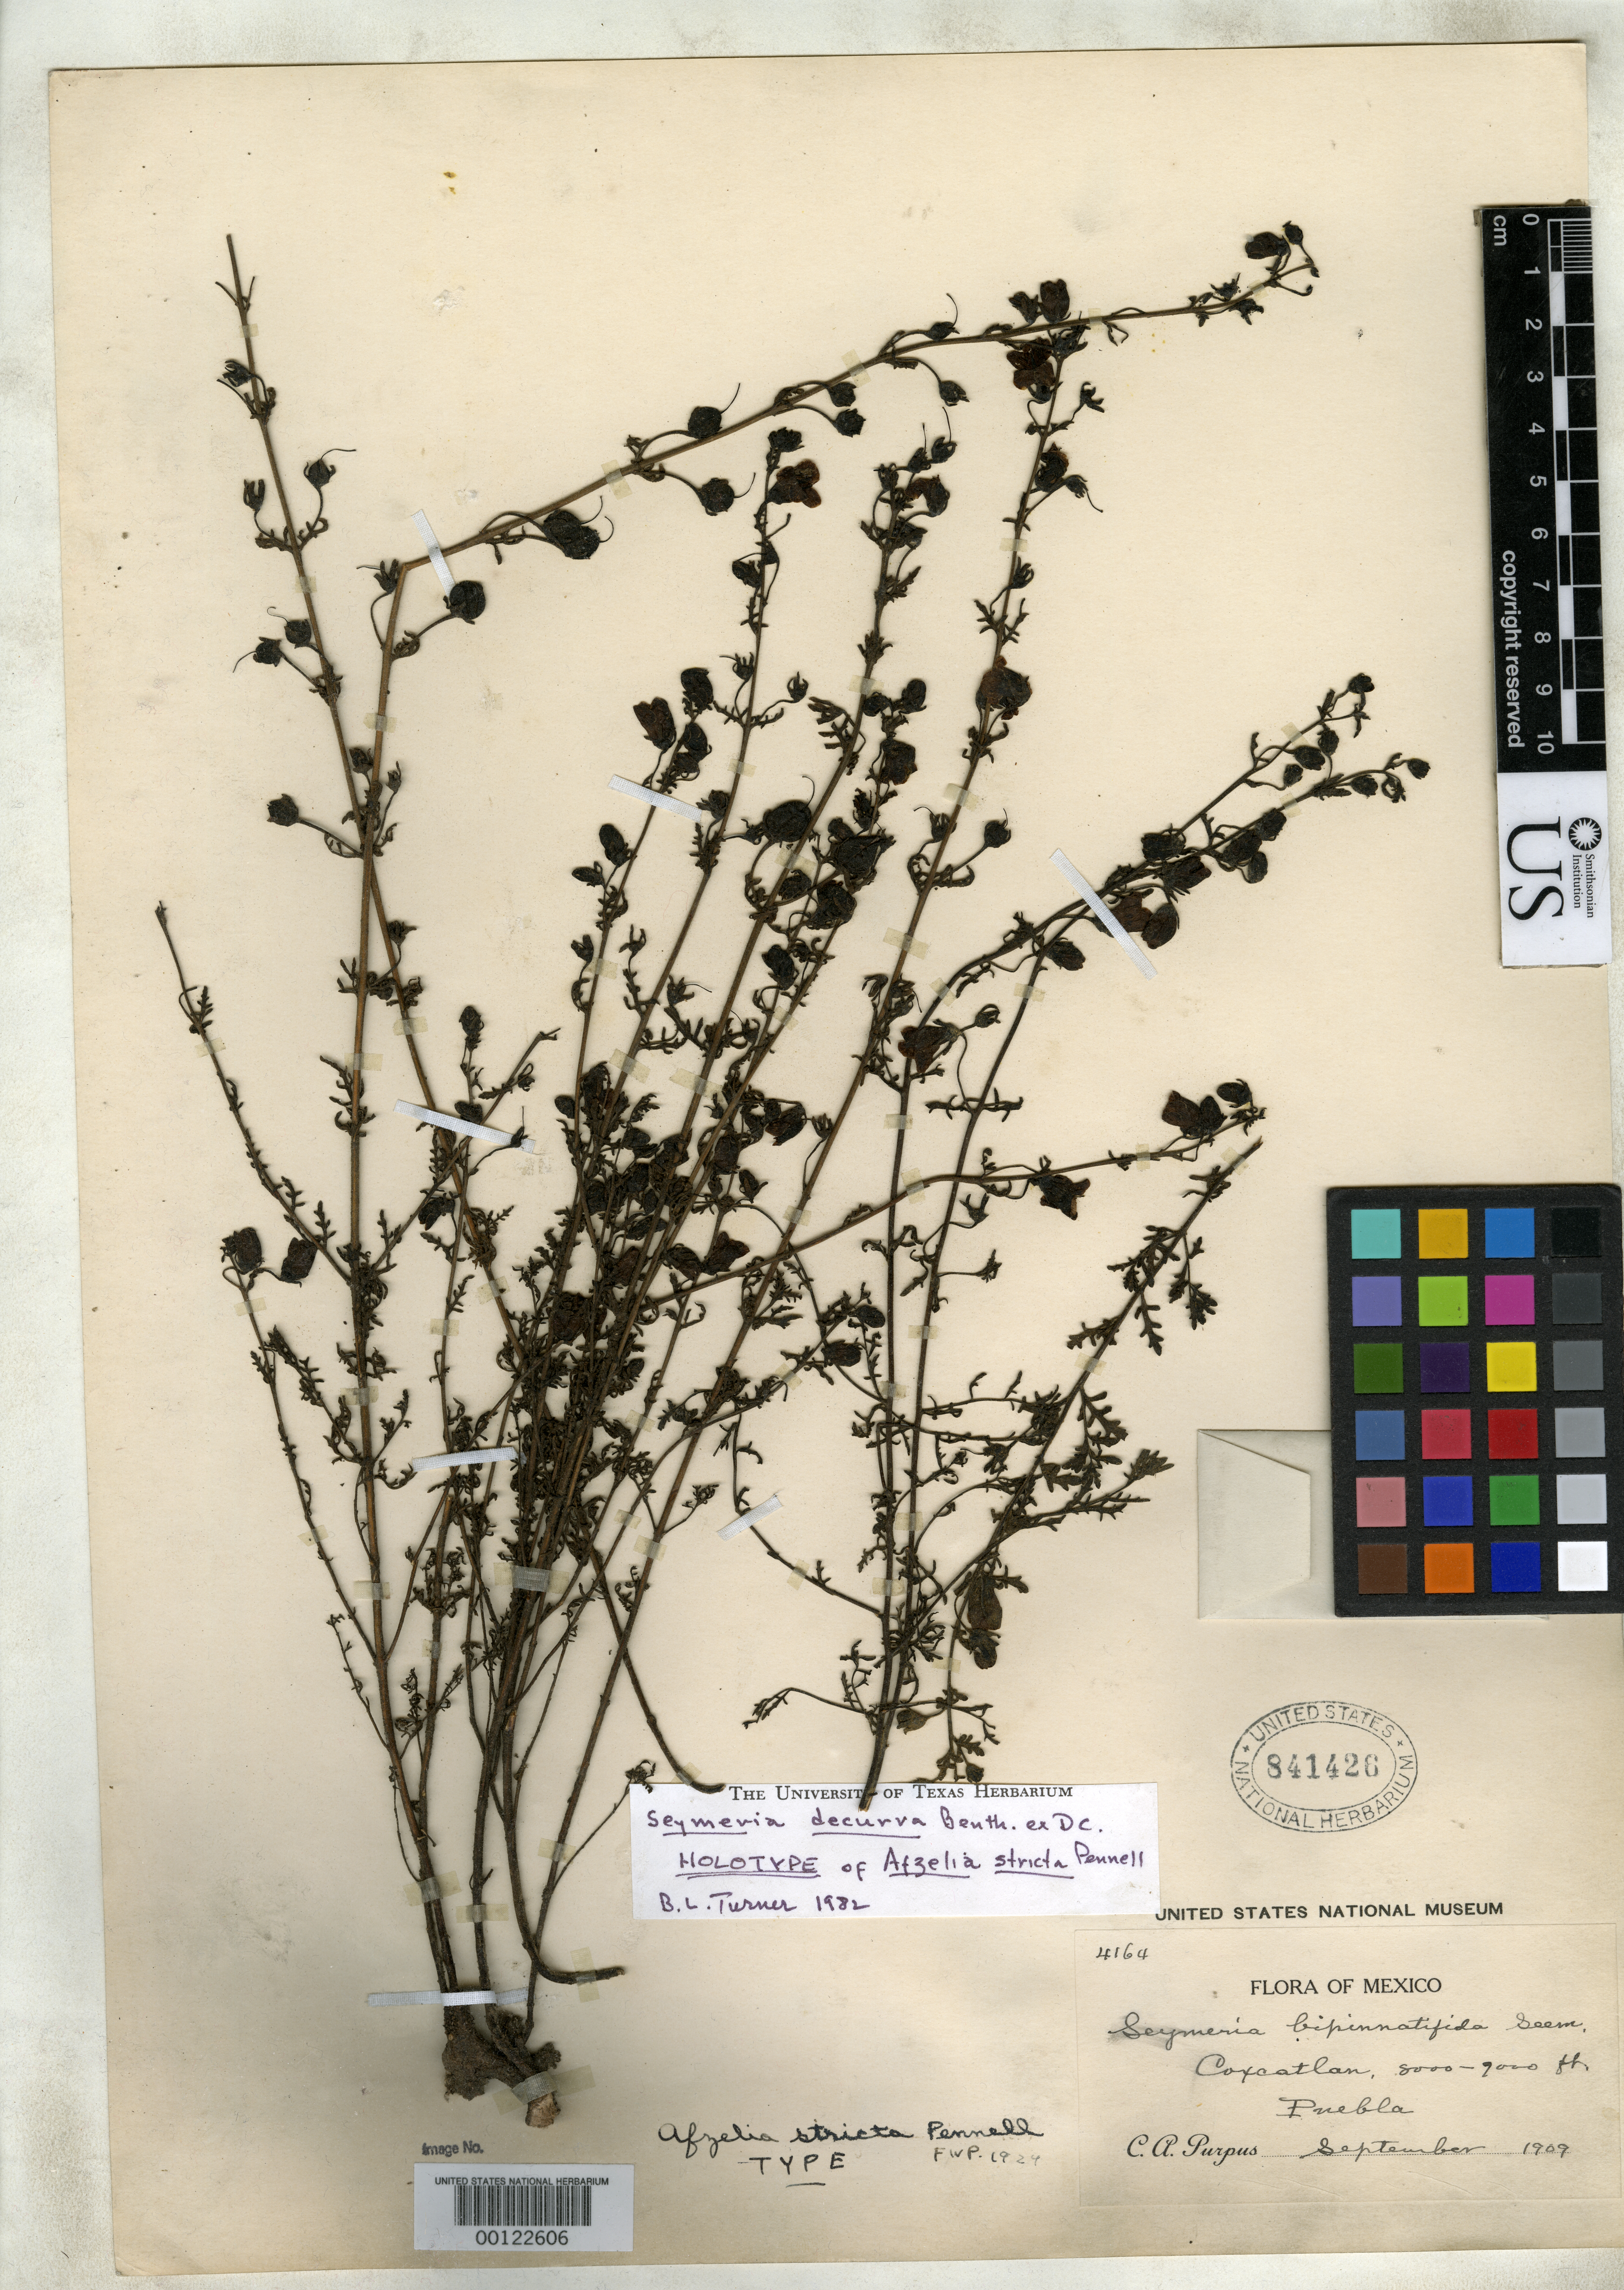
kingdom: Plantae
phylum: Tracheophyta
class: Magnoliopsida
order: Lamiales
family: Orobanchaceae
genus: Afzelia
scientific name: Afzelia stricta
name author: Pennell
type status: Holotype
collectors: C. A. Purpus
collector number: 4164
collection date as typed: Sep 1909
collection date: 1909-09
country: Mexico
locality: Coxcatcan.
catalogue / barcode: US 841426